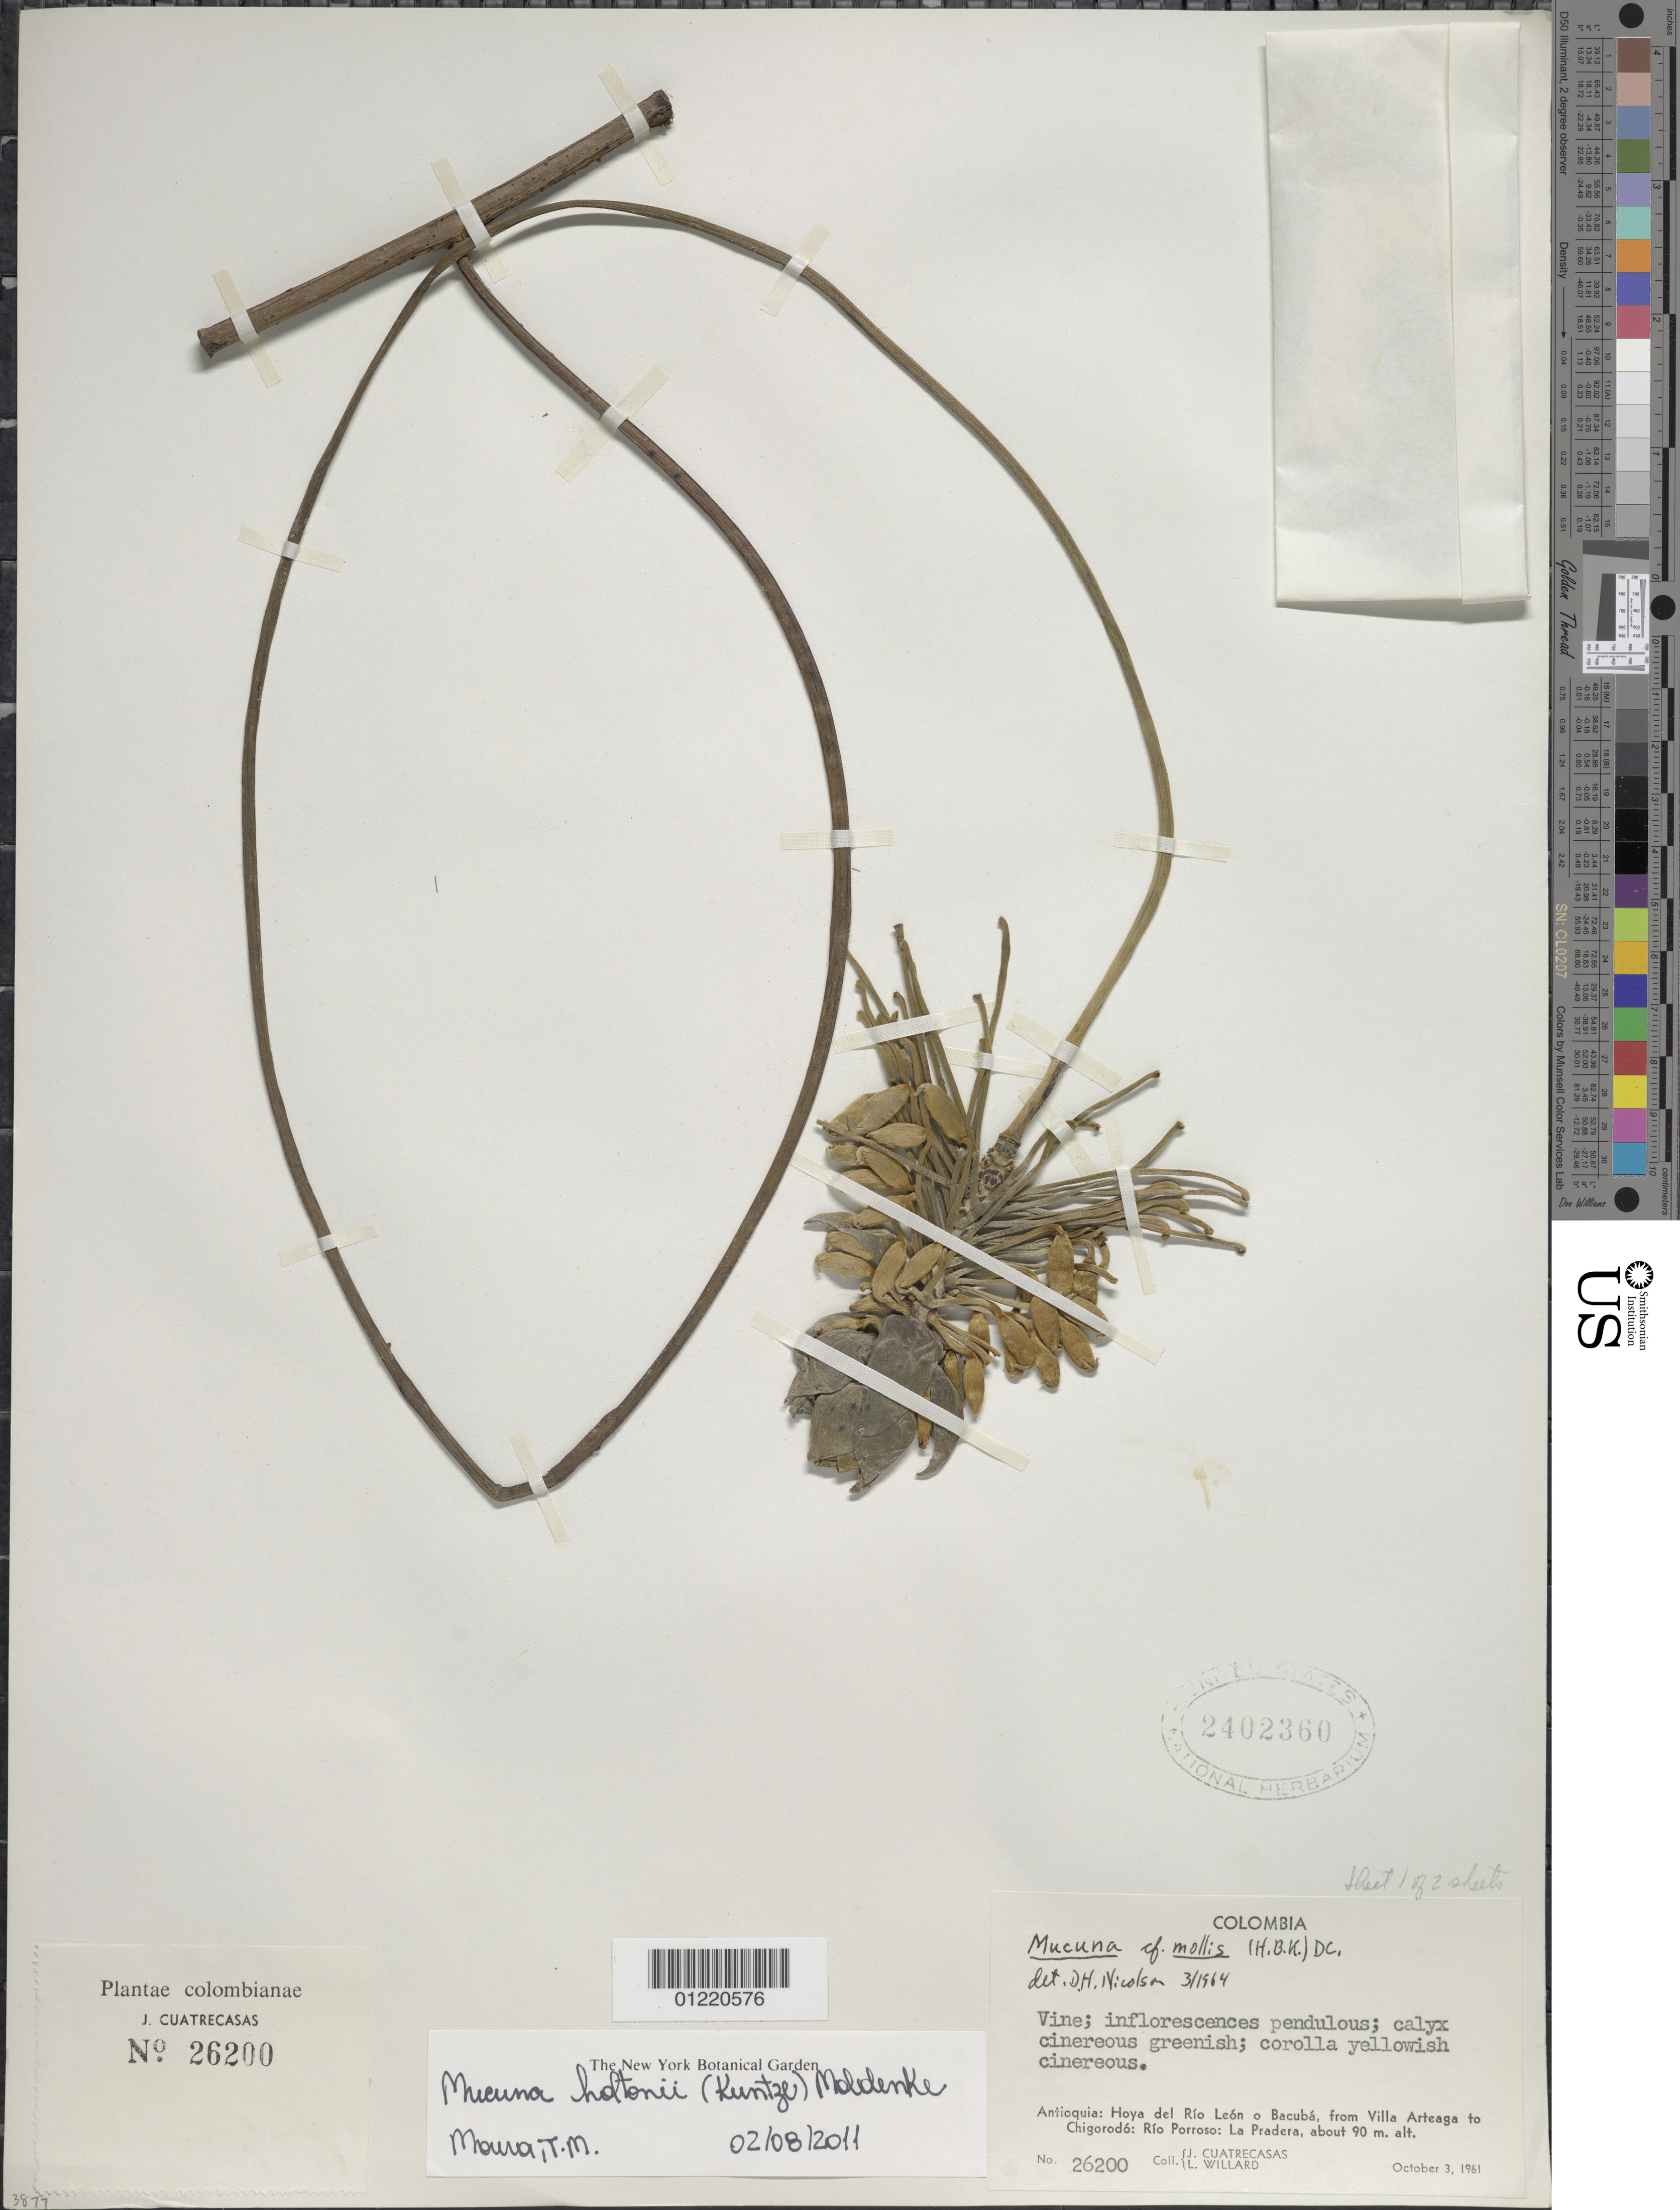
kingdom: Plantae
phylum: Tracheophyta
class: Magnoliopsida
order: Fabales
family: Fabaceae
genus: Mucuna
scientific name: Mucuna holtonii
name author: (Kuntze) Moldenke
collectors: J. Cuatrecasas & L. Willard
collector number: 26200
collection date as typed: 03 Oct 1961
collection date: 1961-10-03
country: Colombia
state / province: Antioquia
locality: Hoya del Rio León o Bacubá, from Ville Arteaga to Chigorodó; Rio Parroso; La Pradera.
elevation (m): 90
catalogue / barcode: US 2402360